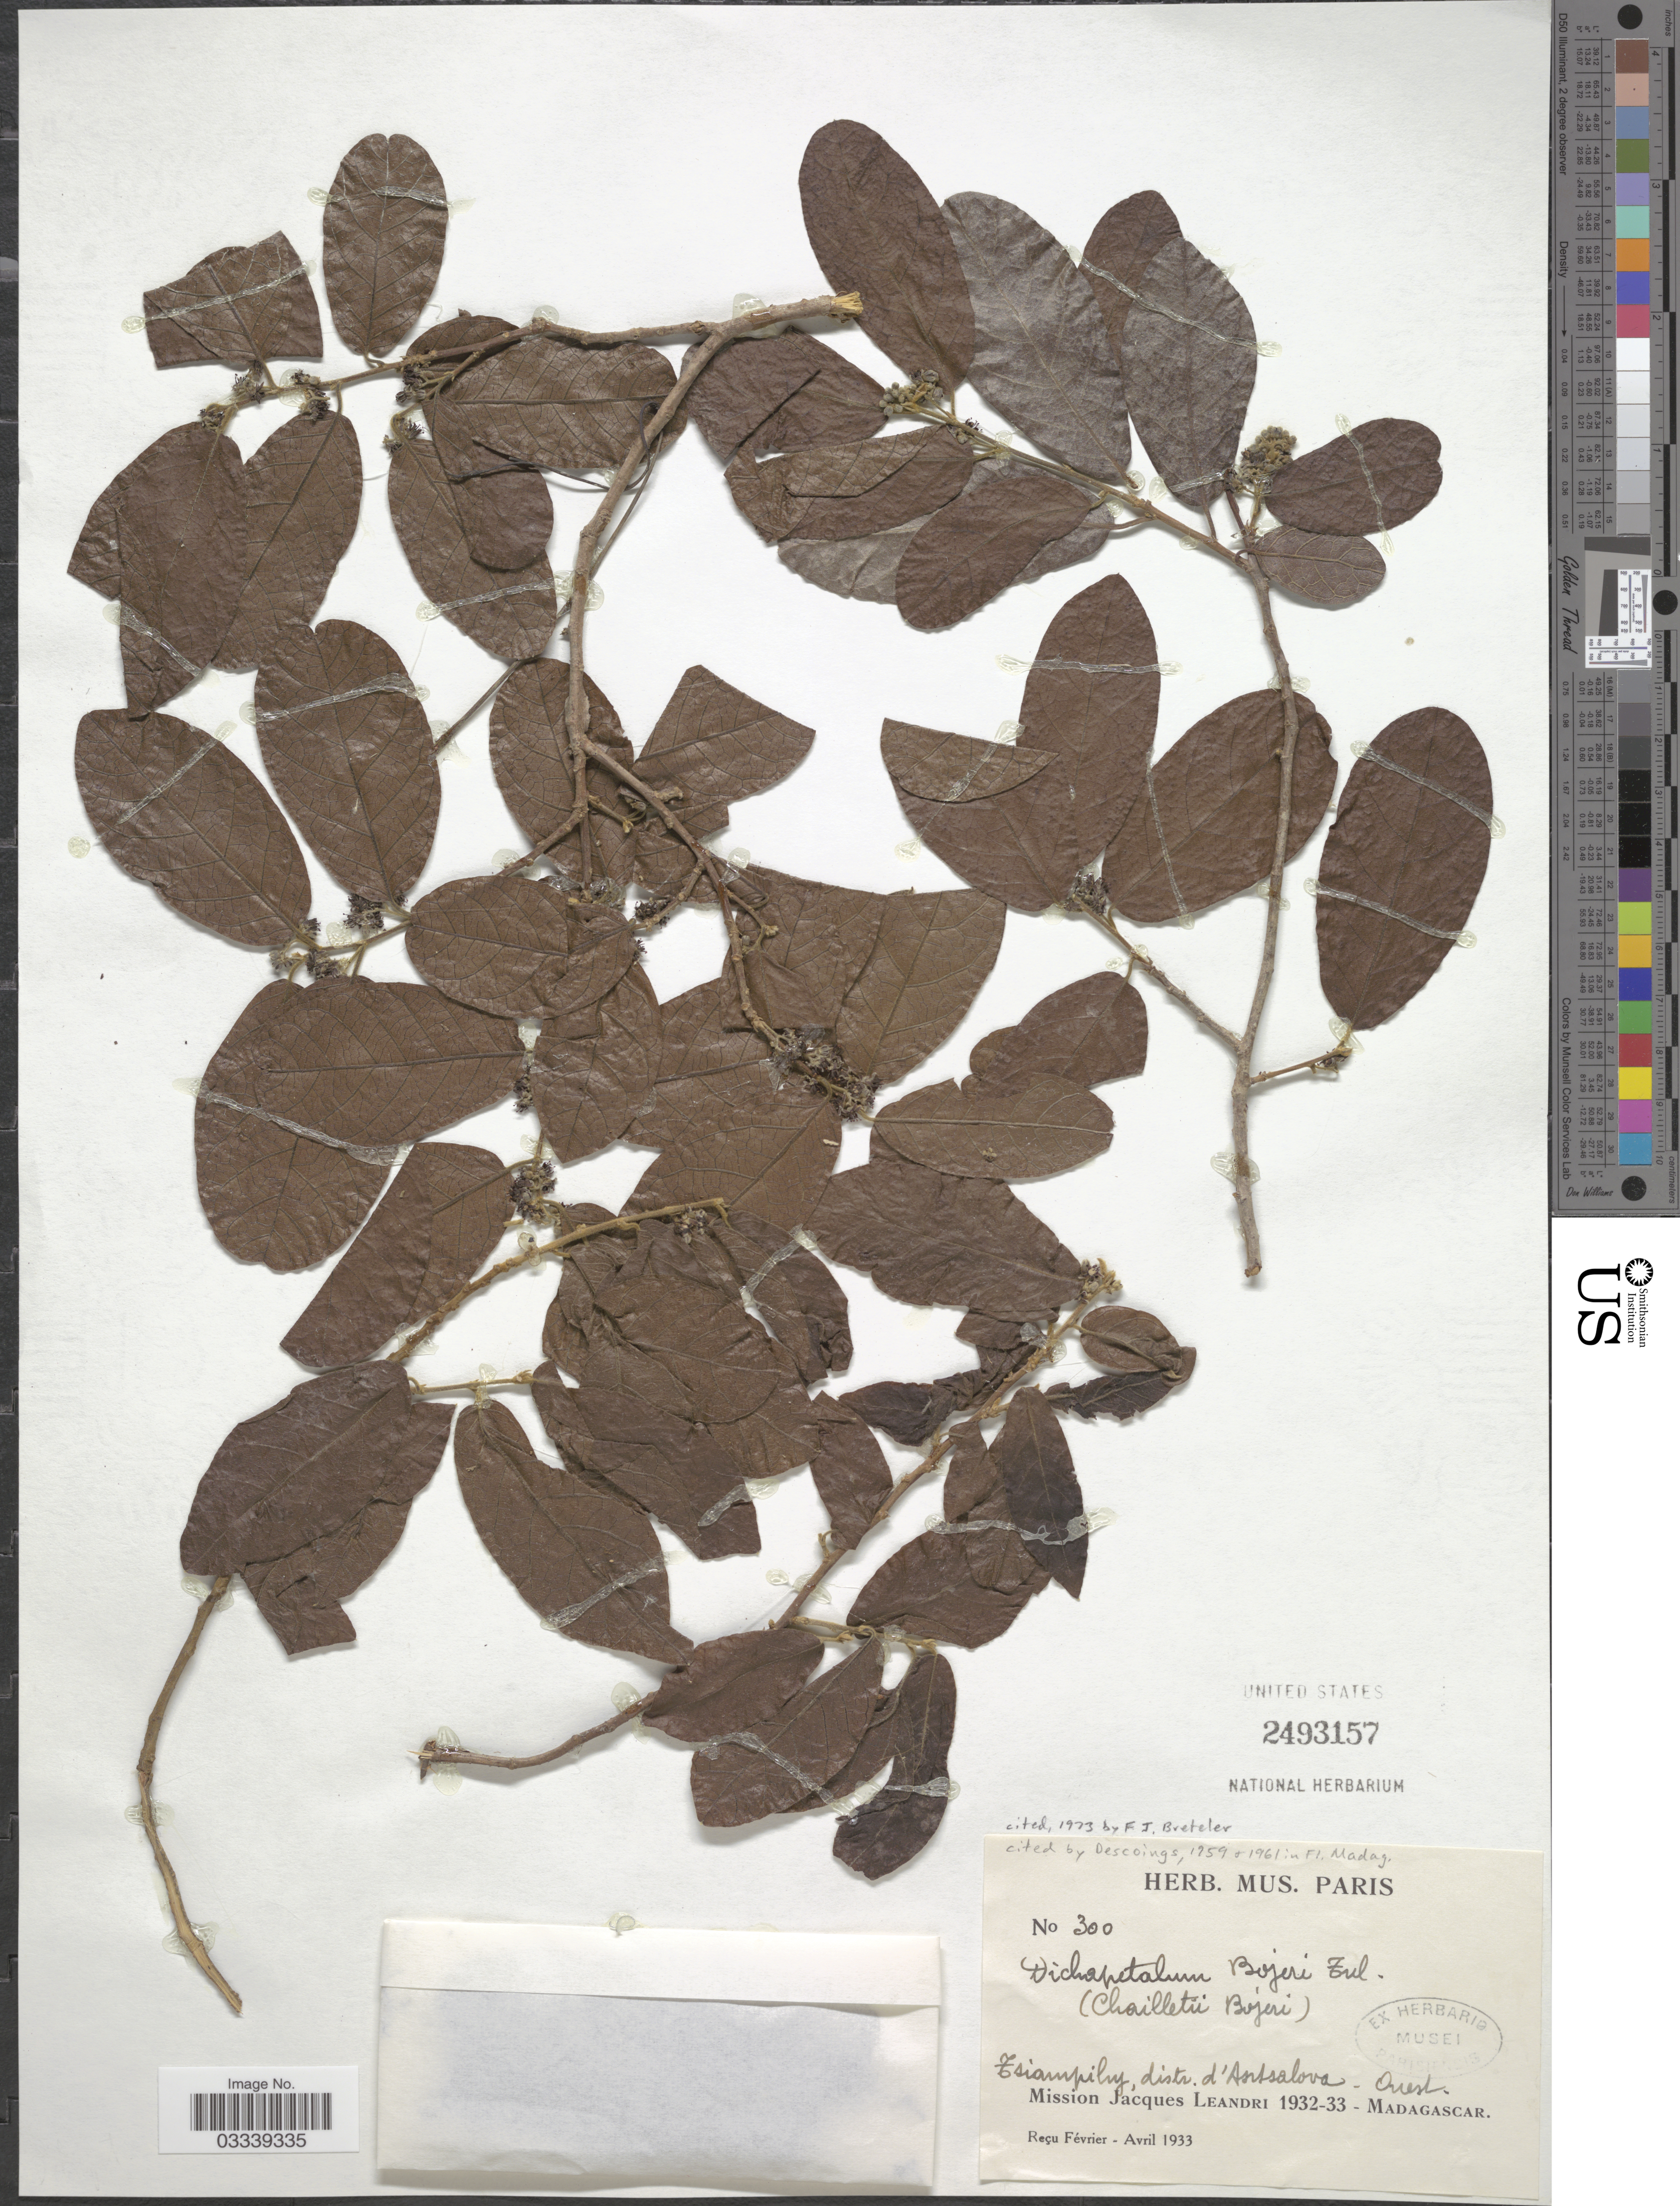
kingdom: Plantae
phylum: Tracheophyta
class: Magnoliopsida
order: Malpighiales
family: Dichapetalaceae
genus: Dichapetalum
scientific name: Dichapetalum bojeri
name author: (Tul.) Engl.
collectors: J. Leandri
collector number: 300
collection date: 1932/1933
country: Madagascar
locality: Tsiampihy, distr. d'Antoalova - Ouest.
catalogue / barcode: US 2493157